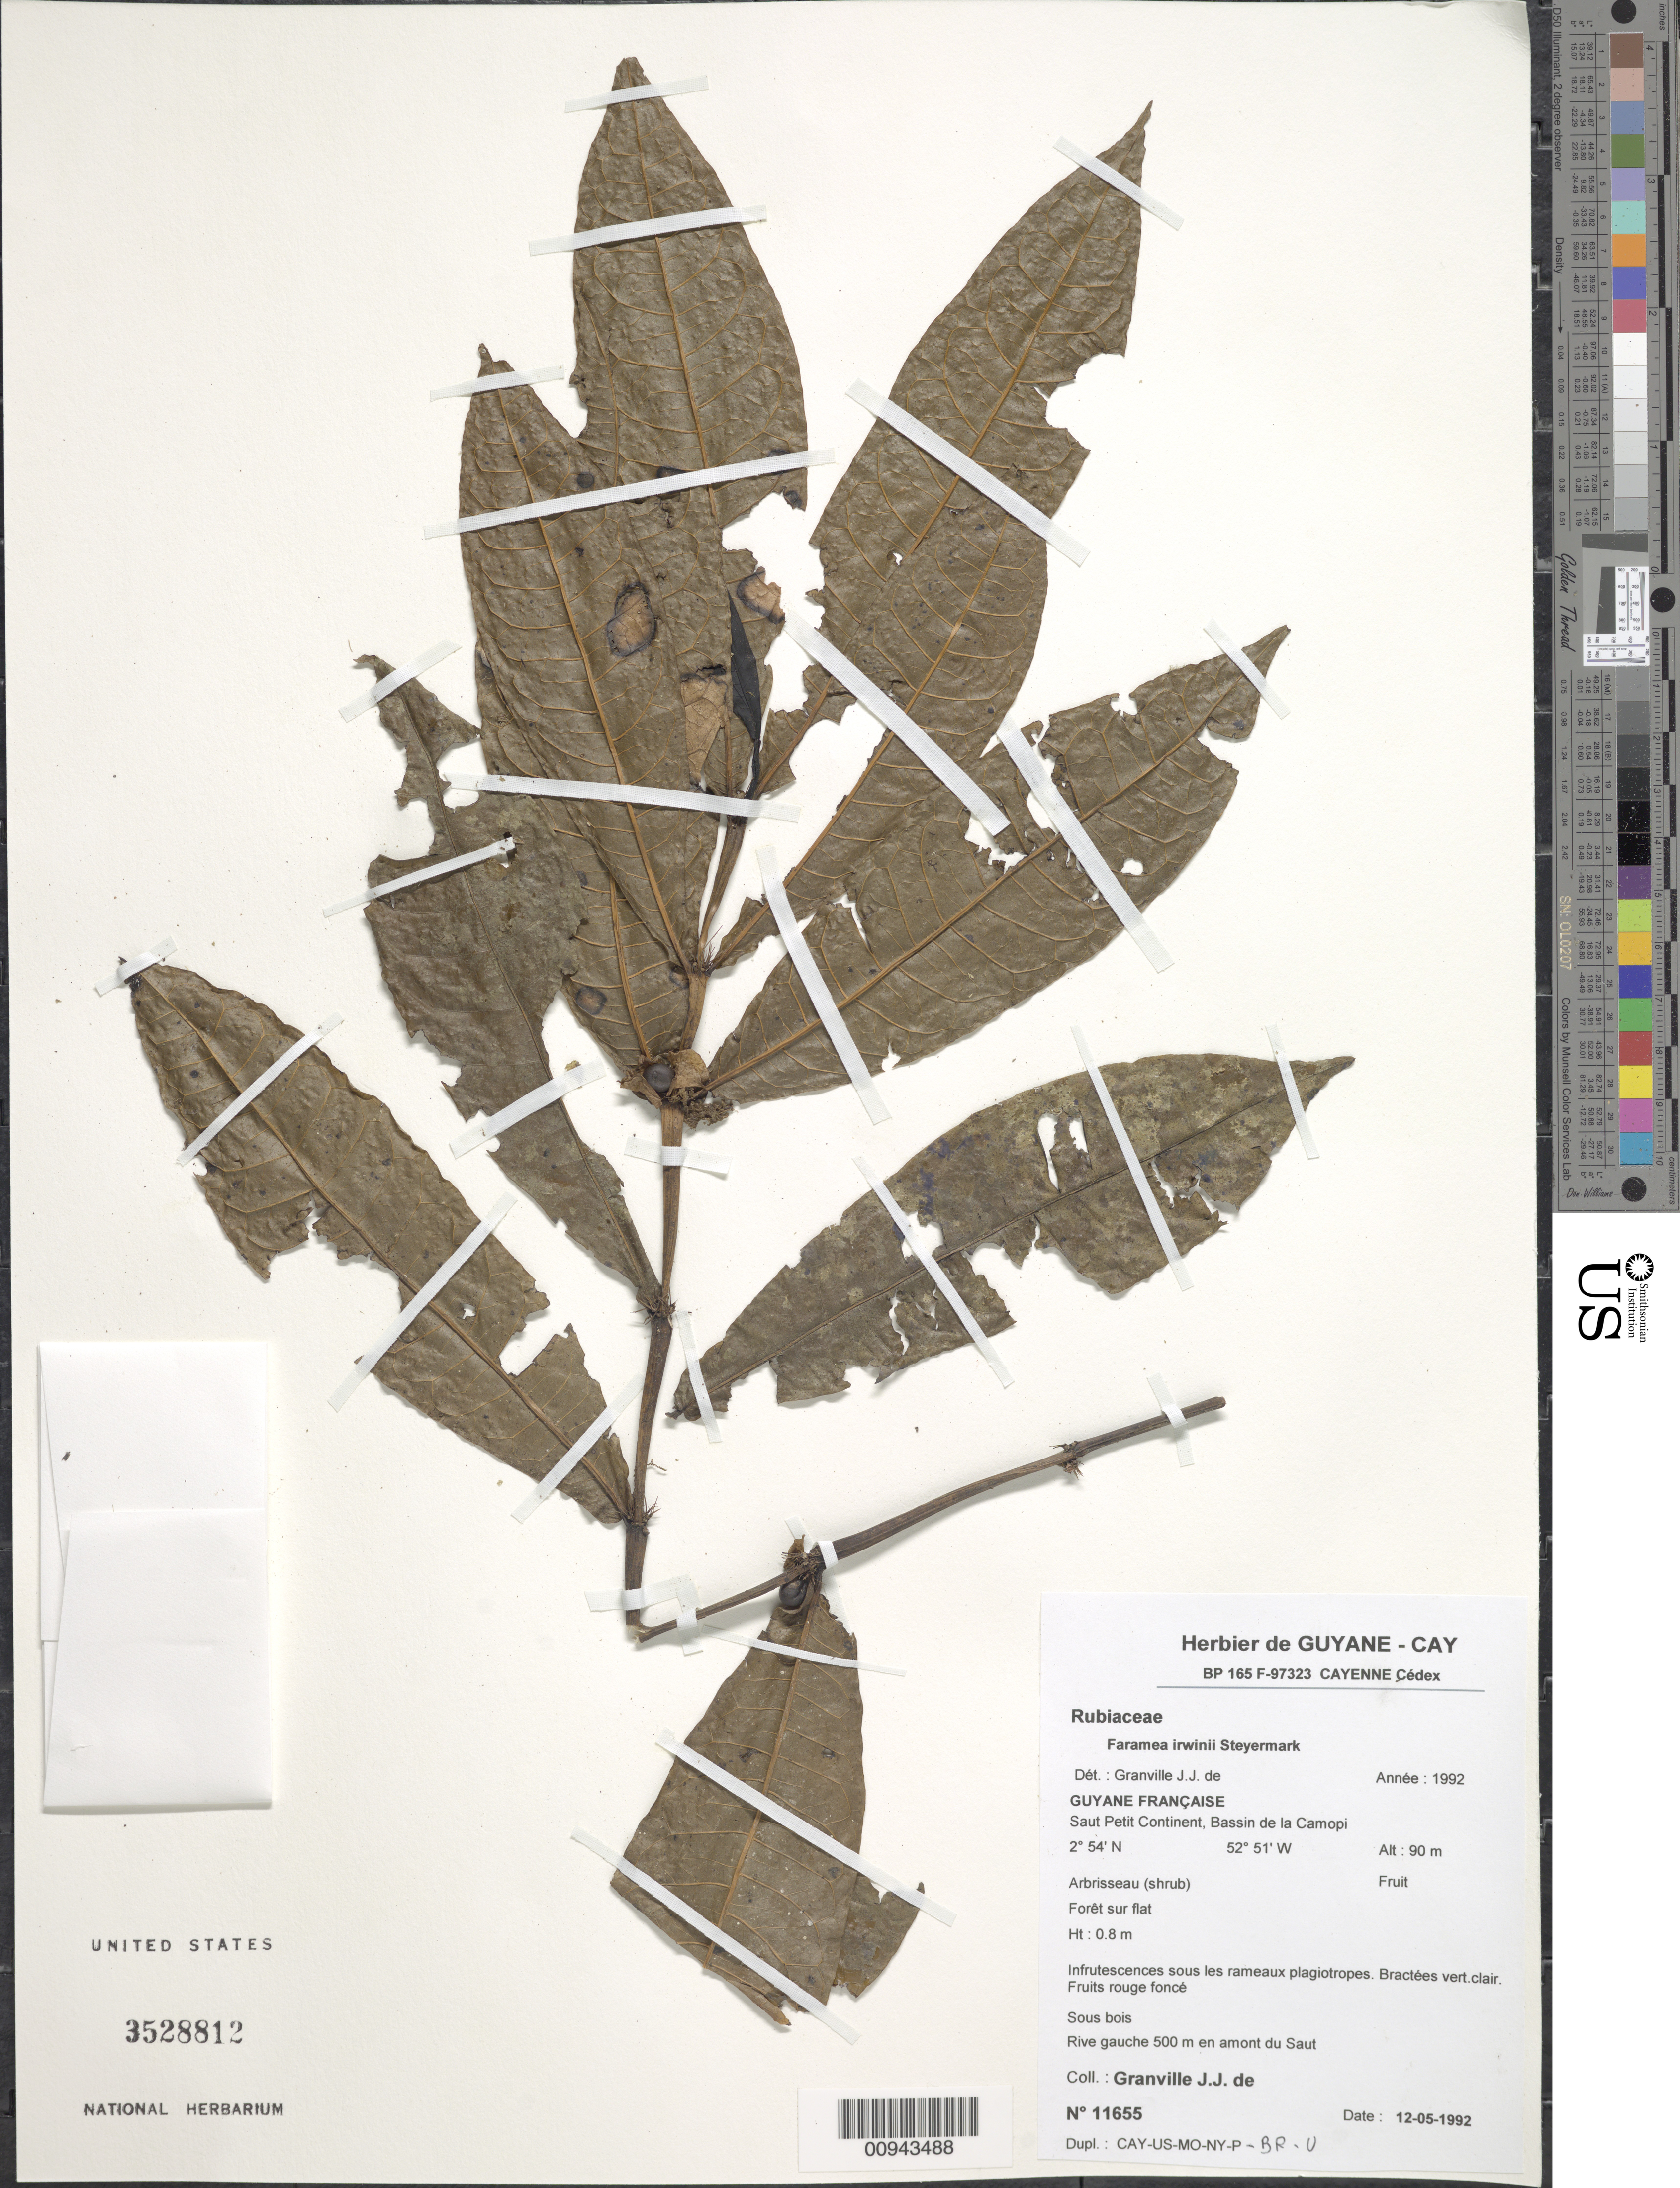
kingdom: Plantae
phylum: Tracheophyta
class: Magnoliopsida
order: Gentianales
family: Rubiaceae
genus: Faramea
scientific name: Faramea irwinii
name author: Steyerm.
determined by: Granville, J. J. de, (CAY), Institut de Recherche pour le Developpement (IRD) (FRENCH GUIANA)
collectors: J.-J. de Granville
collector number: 11655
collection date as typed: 12-May-92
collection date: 1992-05-12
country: French Guiana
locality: Saut Petit Continent, Bassin de la Camopi. Rive gauche 500m en amont du Saut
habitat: Foret sur flat. Sous bois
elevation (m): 90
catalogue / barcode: US 3528812